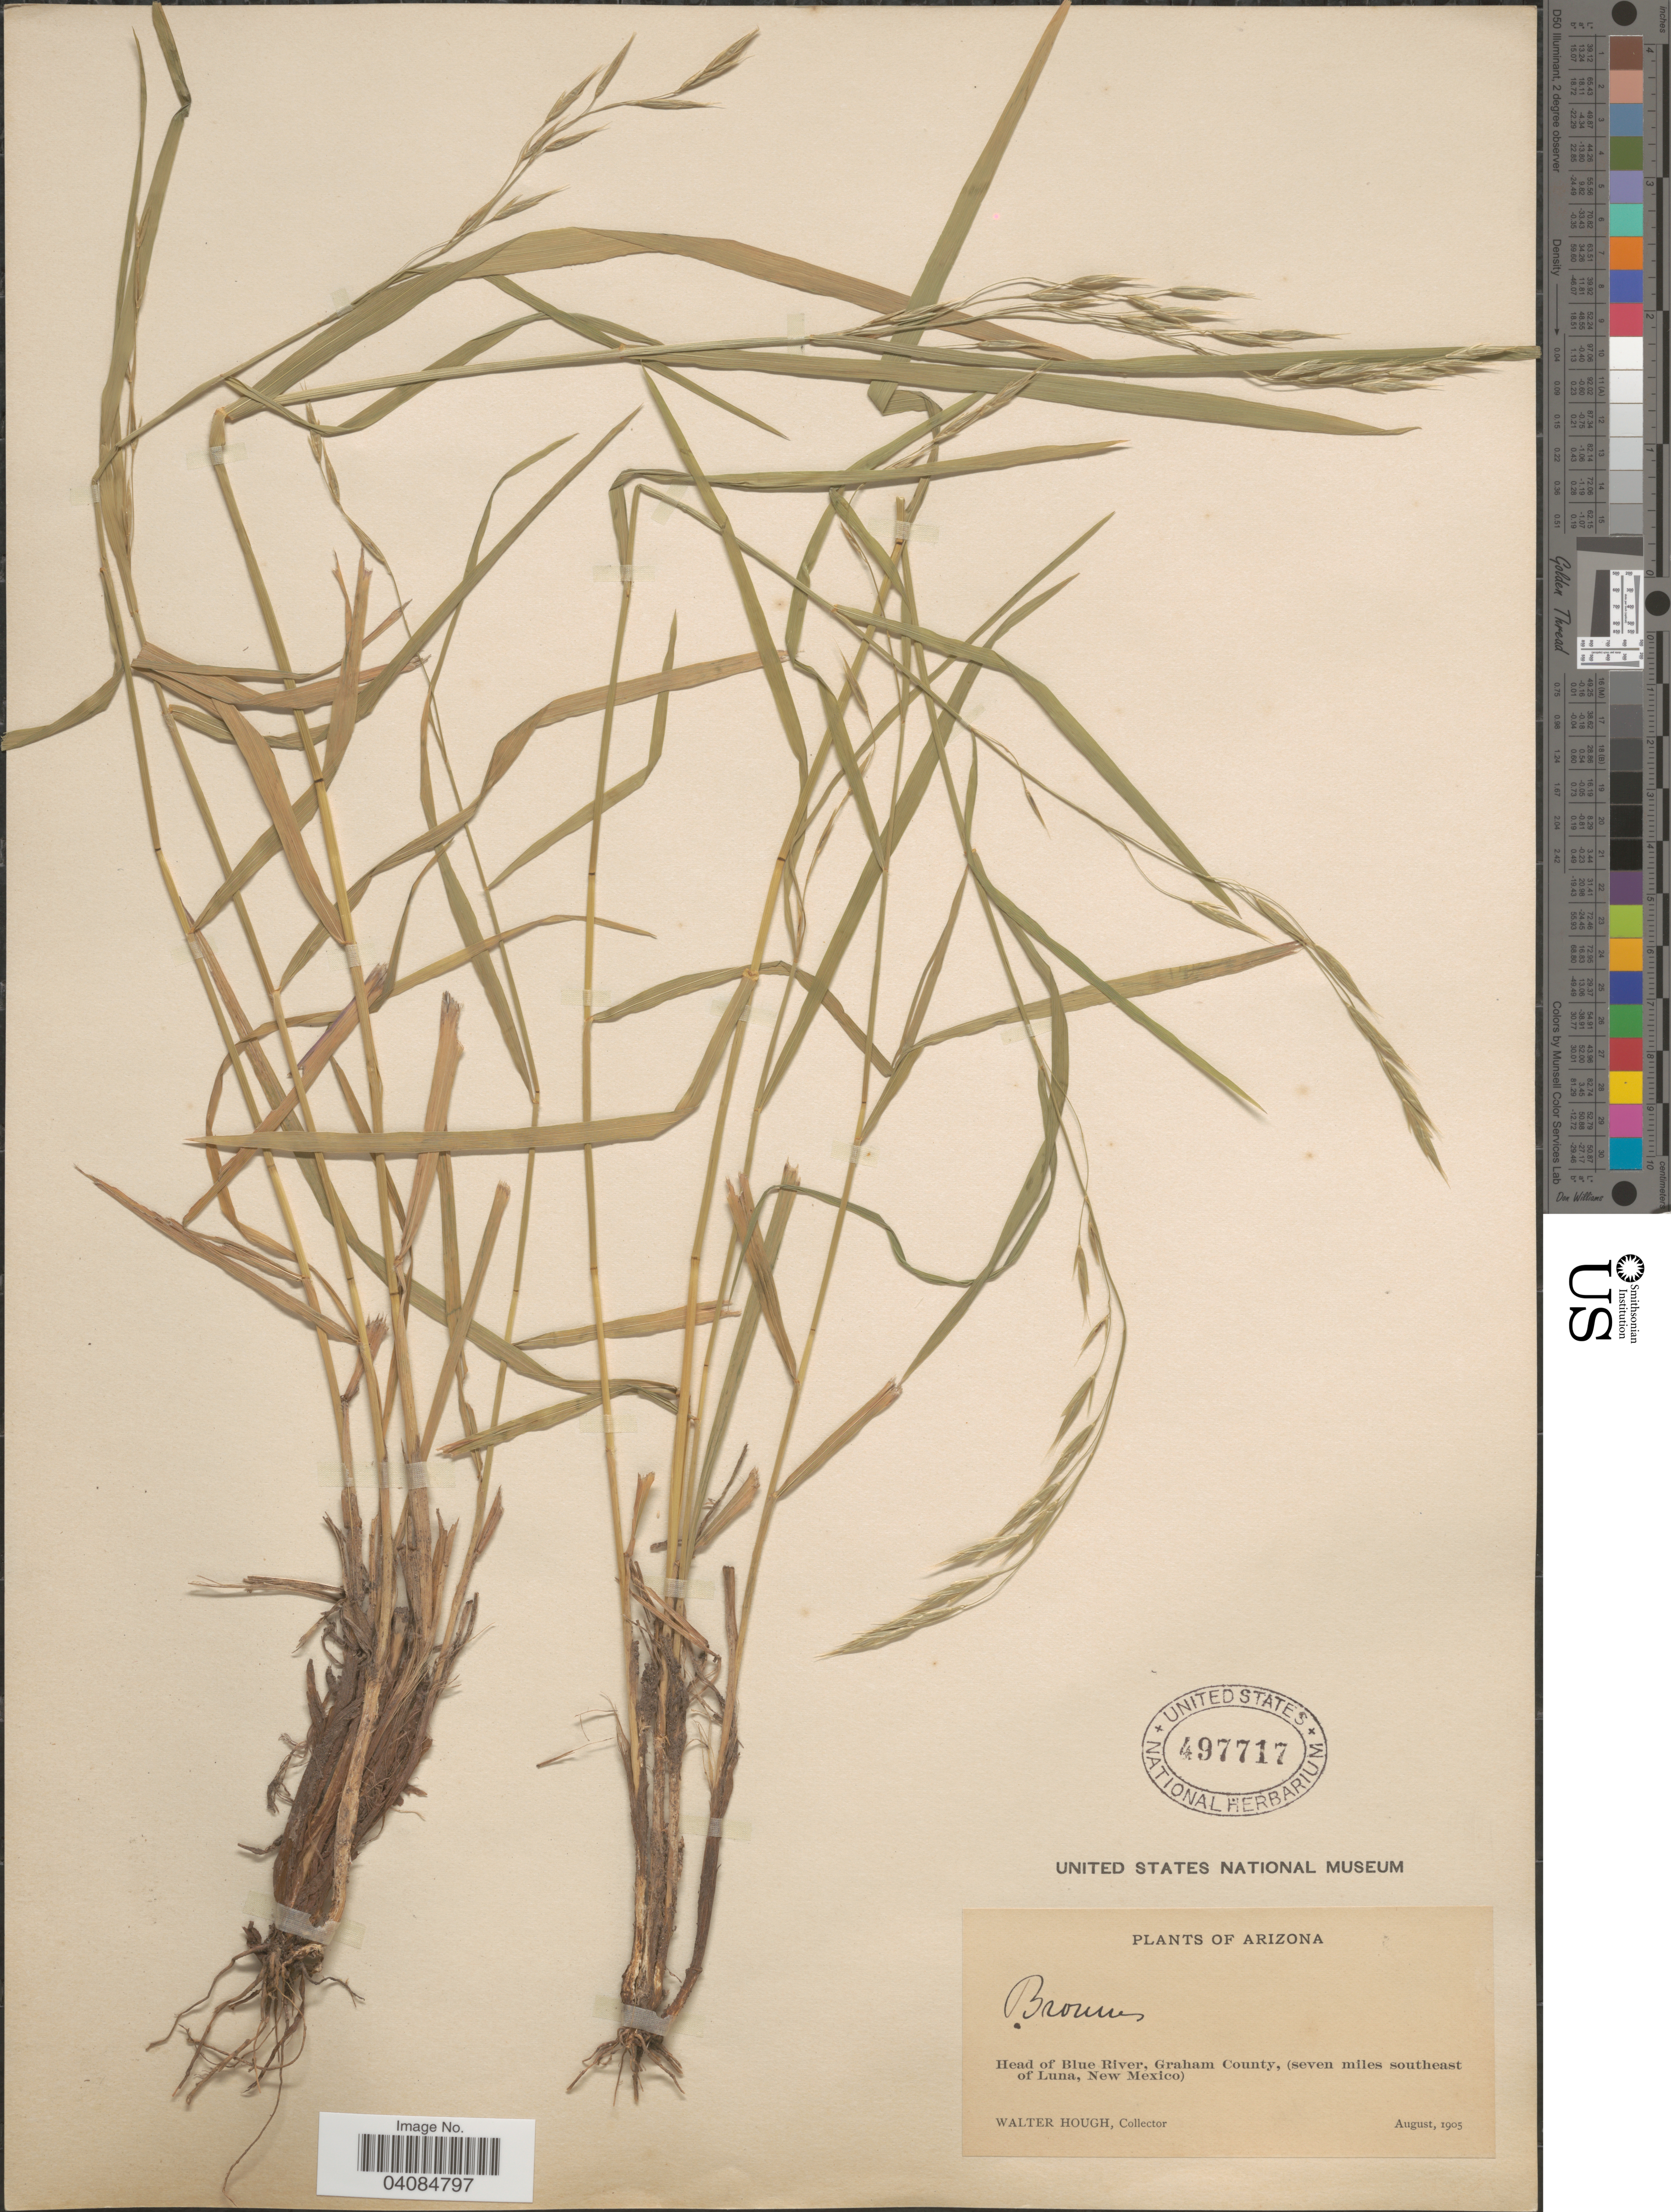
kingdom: Plantae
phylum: Tracheophyta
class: Liliopsida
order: Poales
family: Poaceae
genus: Bromus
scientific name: Bromus richardsonii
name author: Link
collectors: W. Hough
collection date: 1905-08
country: United States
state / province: Arizona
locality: Head of Blue River, Graham County, (seven miles southeast of Luna, New Mexico).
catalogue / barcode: US 497717